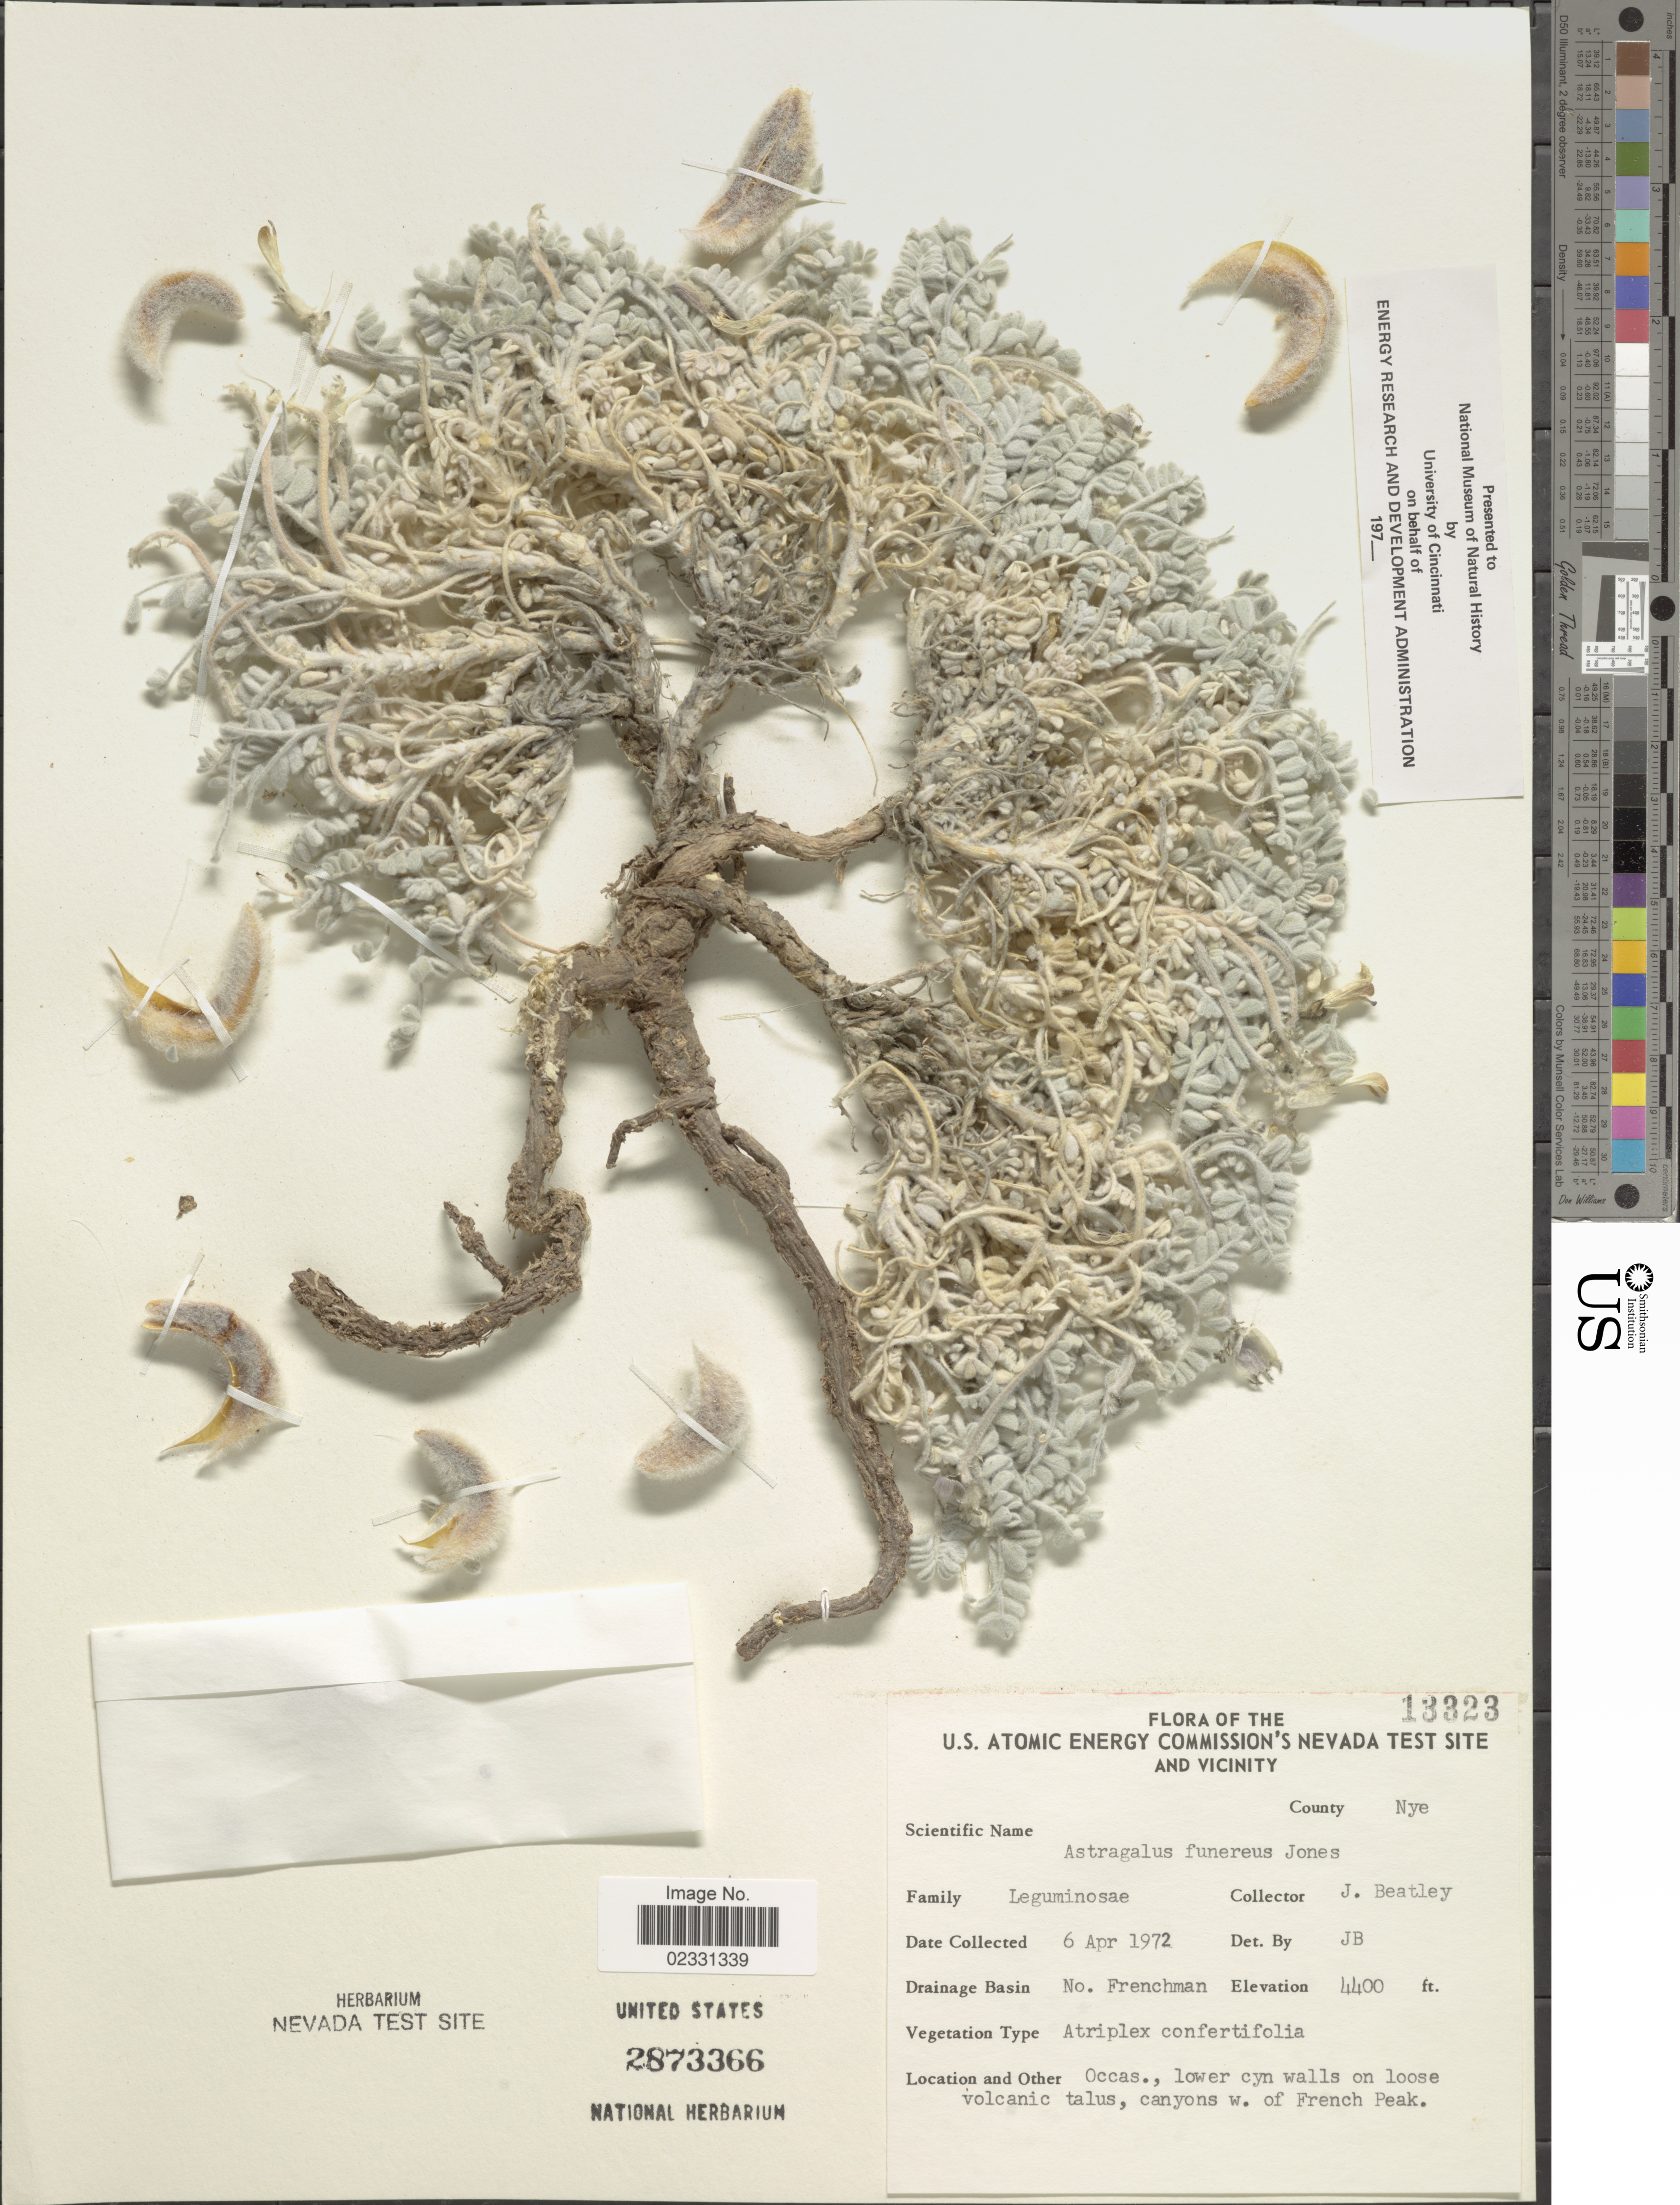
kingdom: Plantae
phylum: Tracheophyta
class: Magnoliopsida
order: Fabales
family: Fabaceae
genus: Astragalus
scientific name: Astragalus funereus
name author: M.E. Jones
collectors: J. C. Beatley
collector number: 13323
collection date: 1972-04-06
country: United States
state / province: Nevada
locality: U.S. Atomic Energy Commission's Nevada Test site and Vicinity, County Nye canyons w. of French Peak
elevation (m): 1341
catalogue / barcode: US 2873366